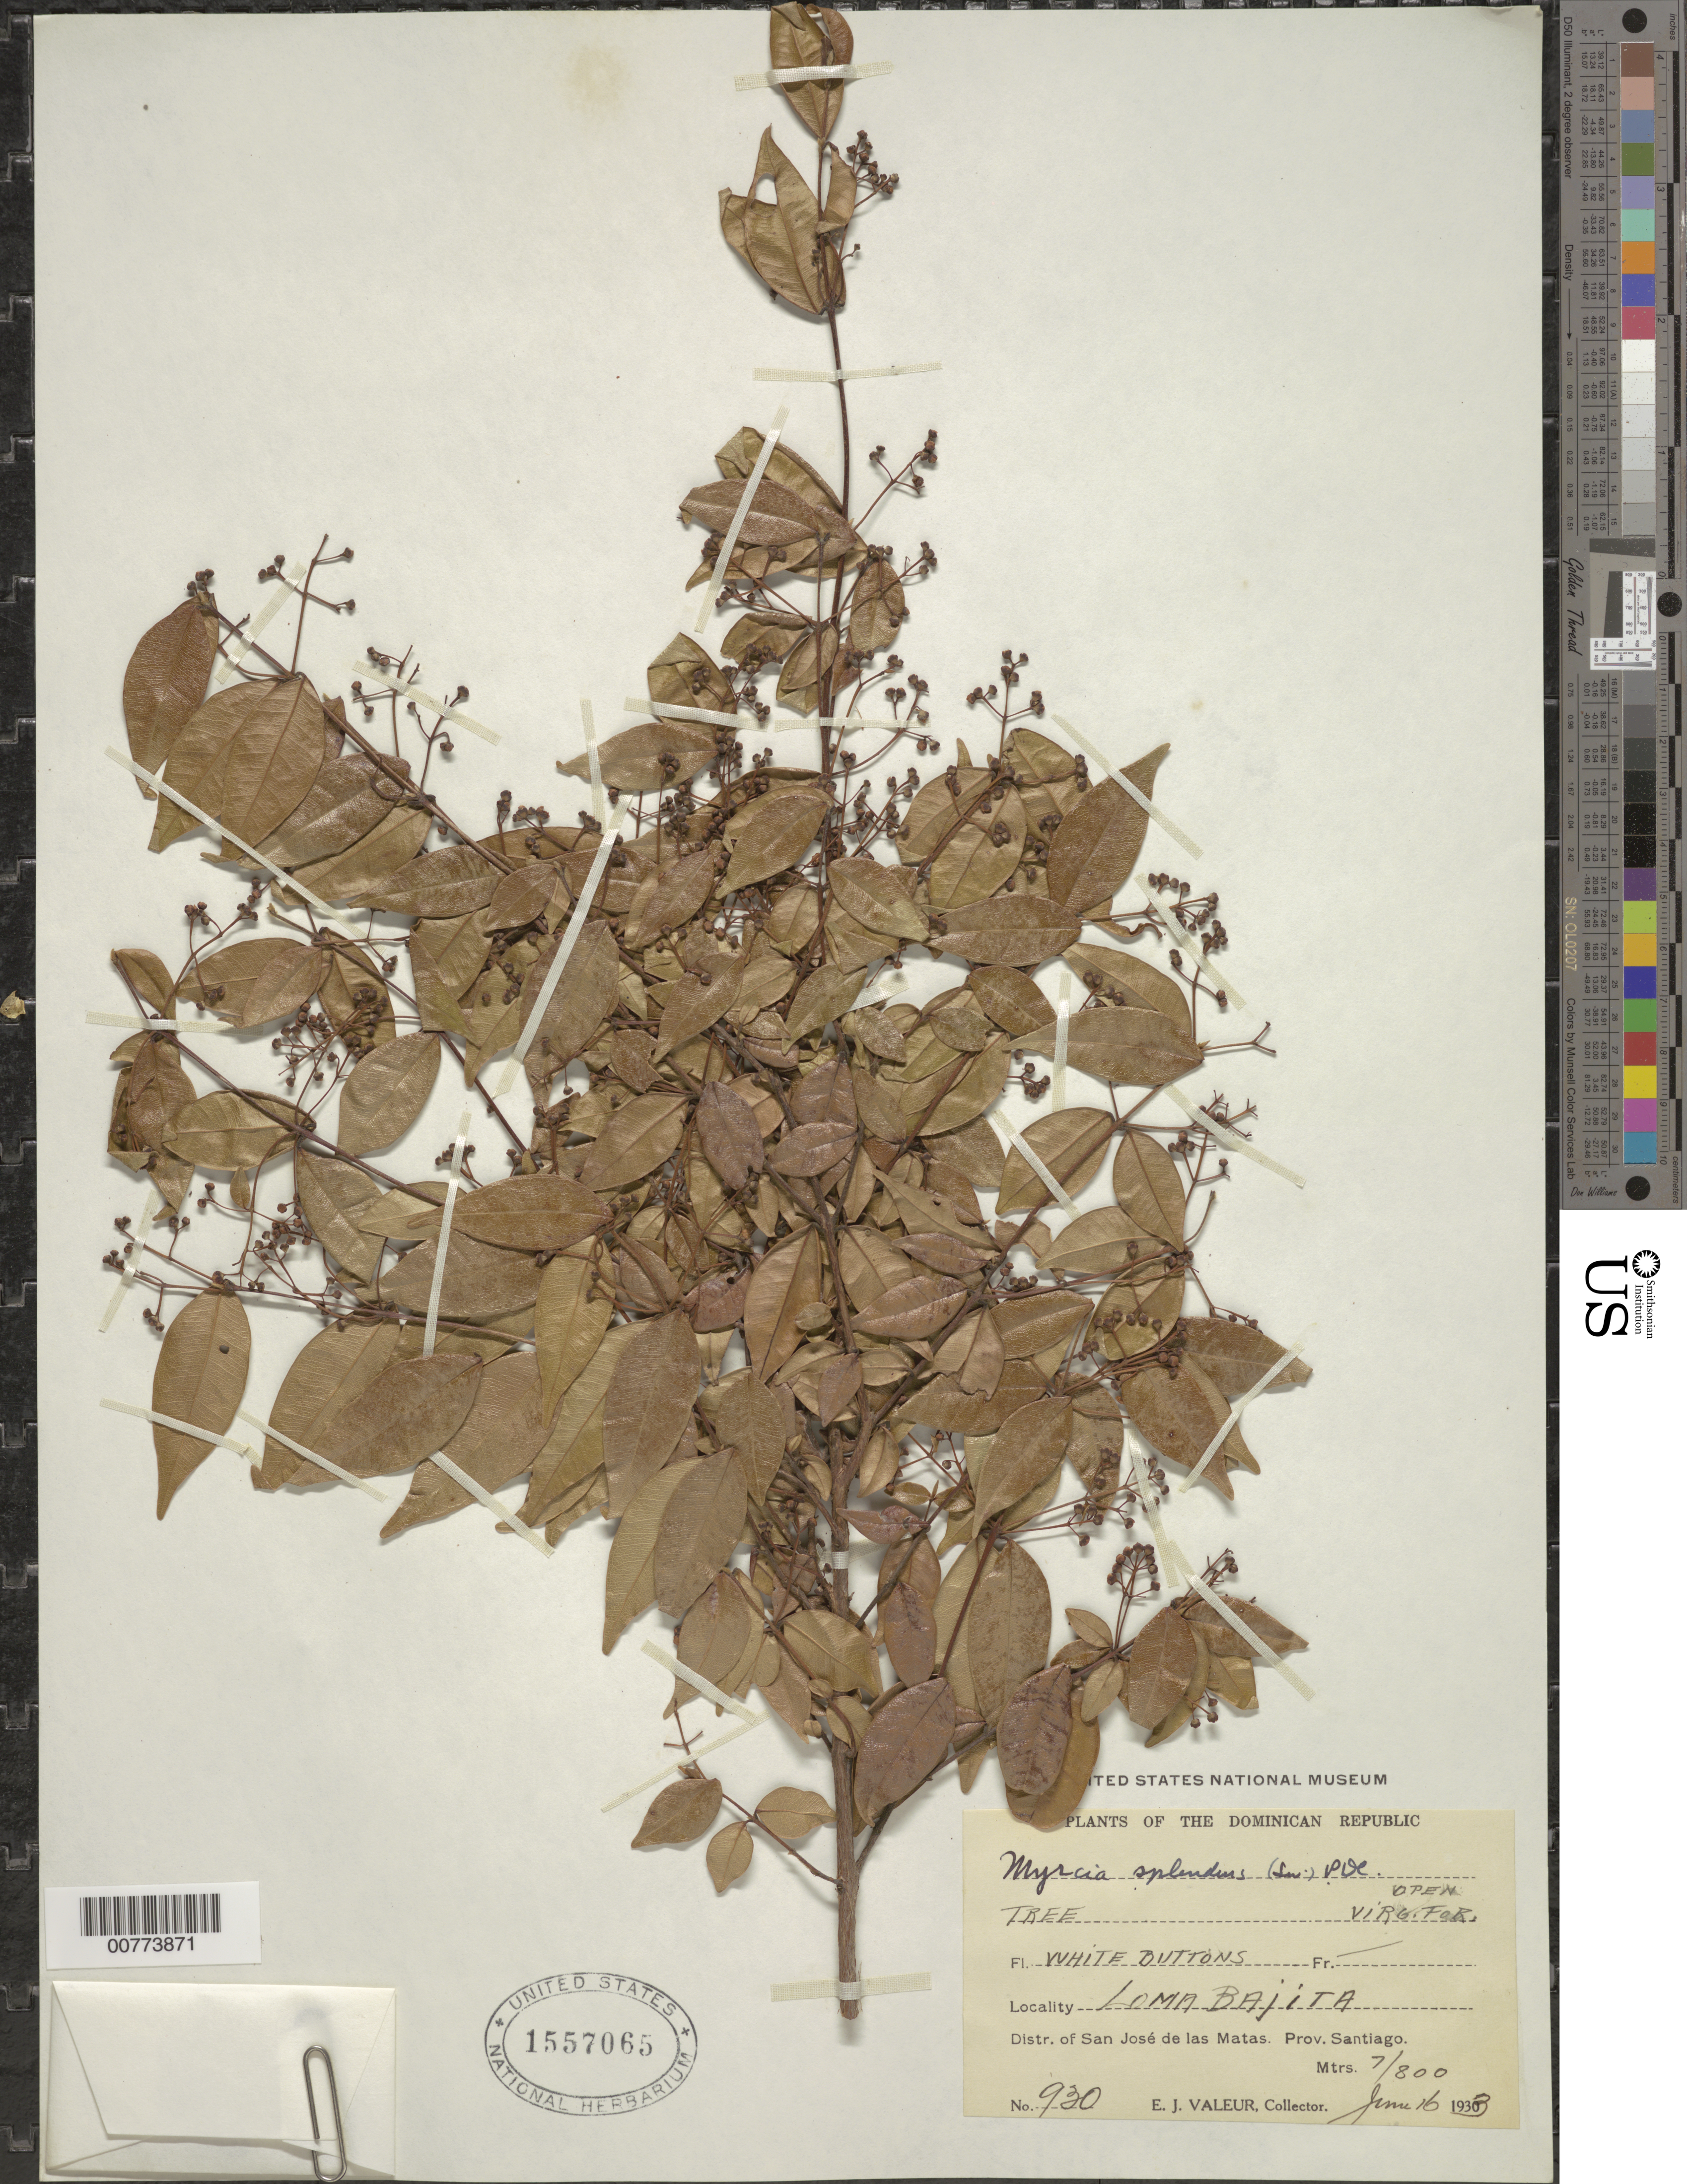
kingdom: Plantae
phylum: Tracheophyta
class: Magnoliopsida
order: Myrtales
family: Myrtaceae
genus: Myrcia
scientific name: Myrcia splendens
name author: (Sw.) DC.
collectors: E. Valeur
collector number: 930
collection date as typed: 16 Jun 1933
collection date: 1933-06-16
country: Dominican Republic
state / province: Santiago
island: Hispaniola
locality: Distr. of San José de las Matas, Loma Bajita.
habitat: Open virgin forest.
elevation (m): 700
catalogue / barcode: US 1557065